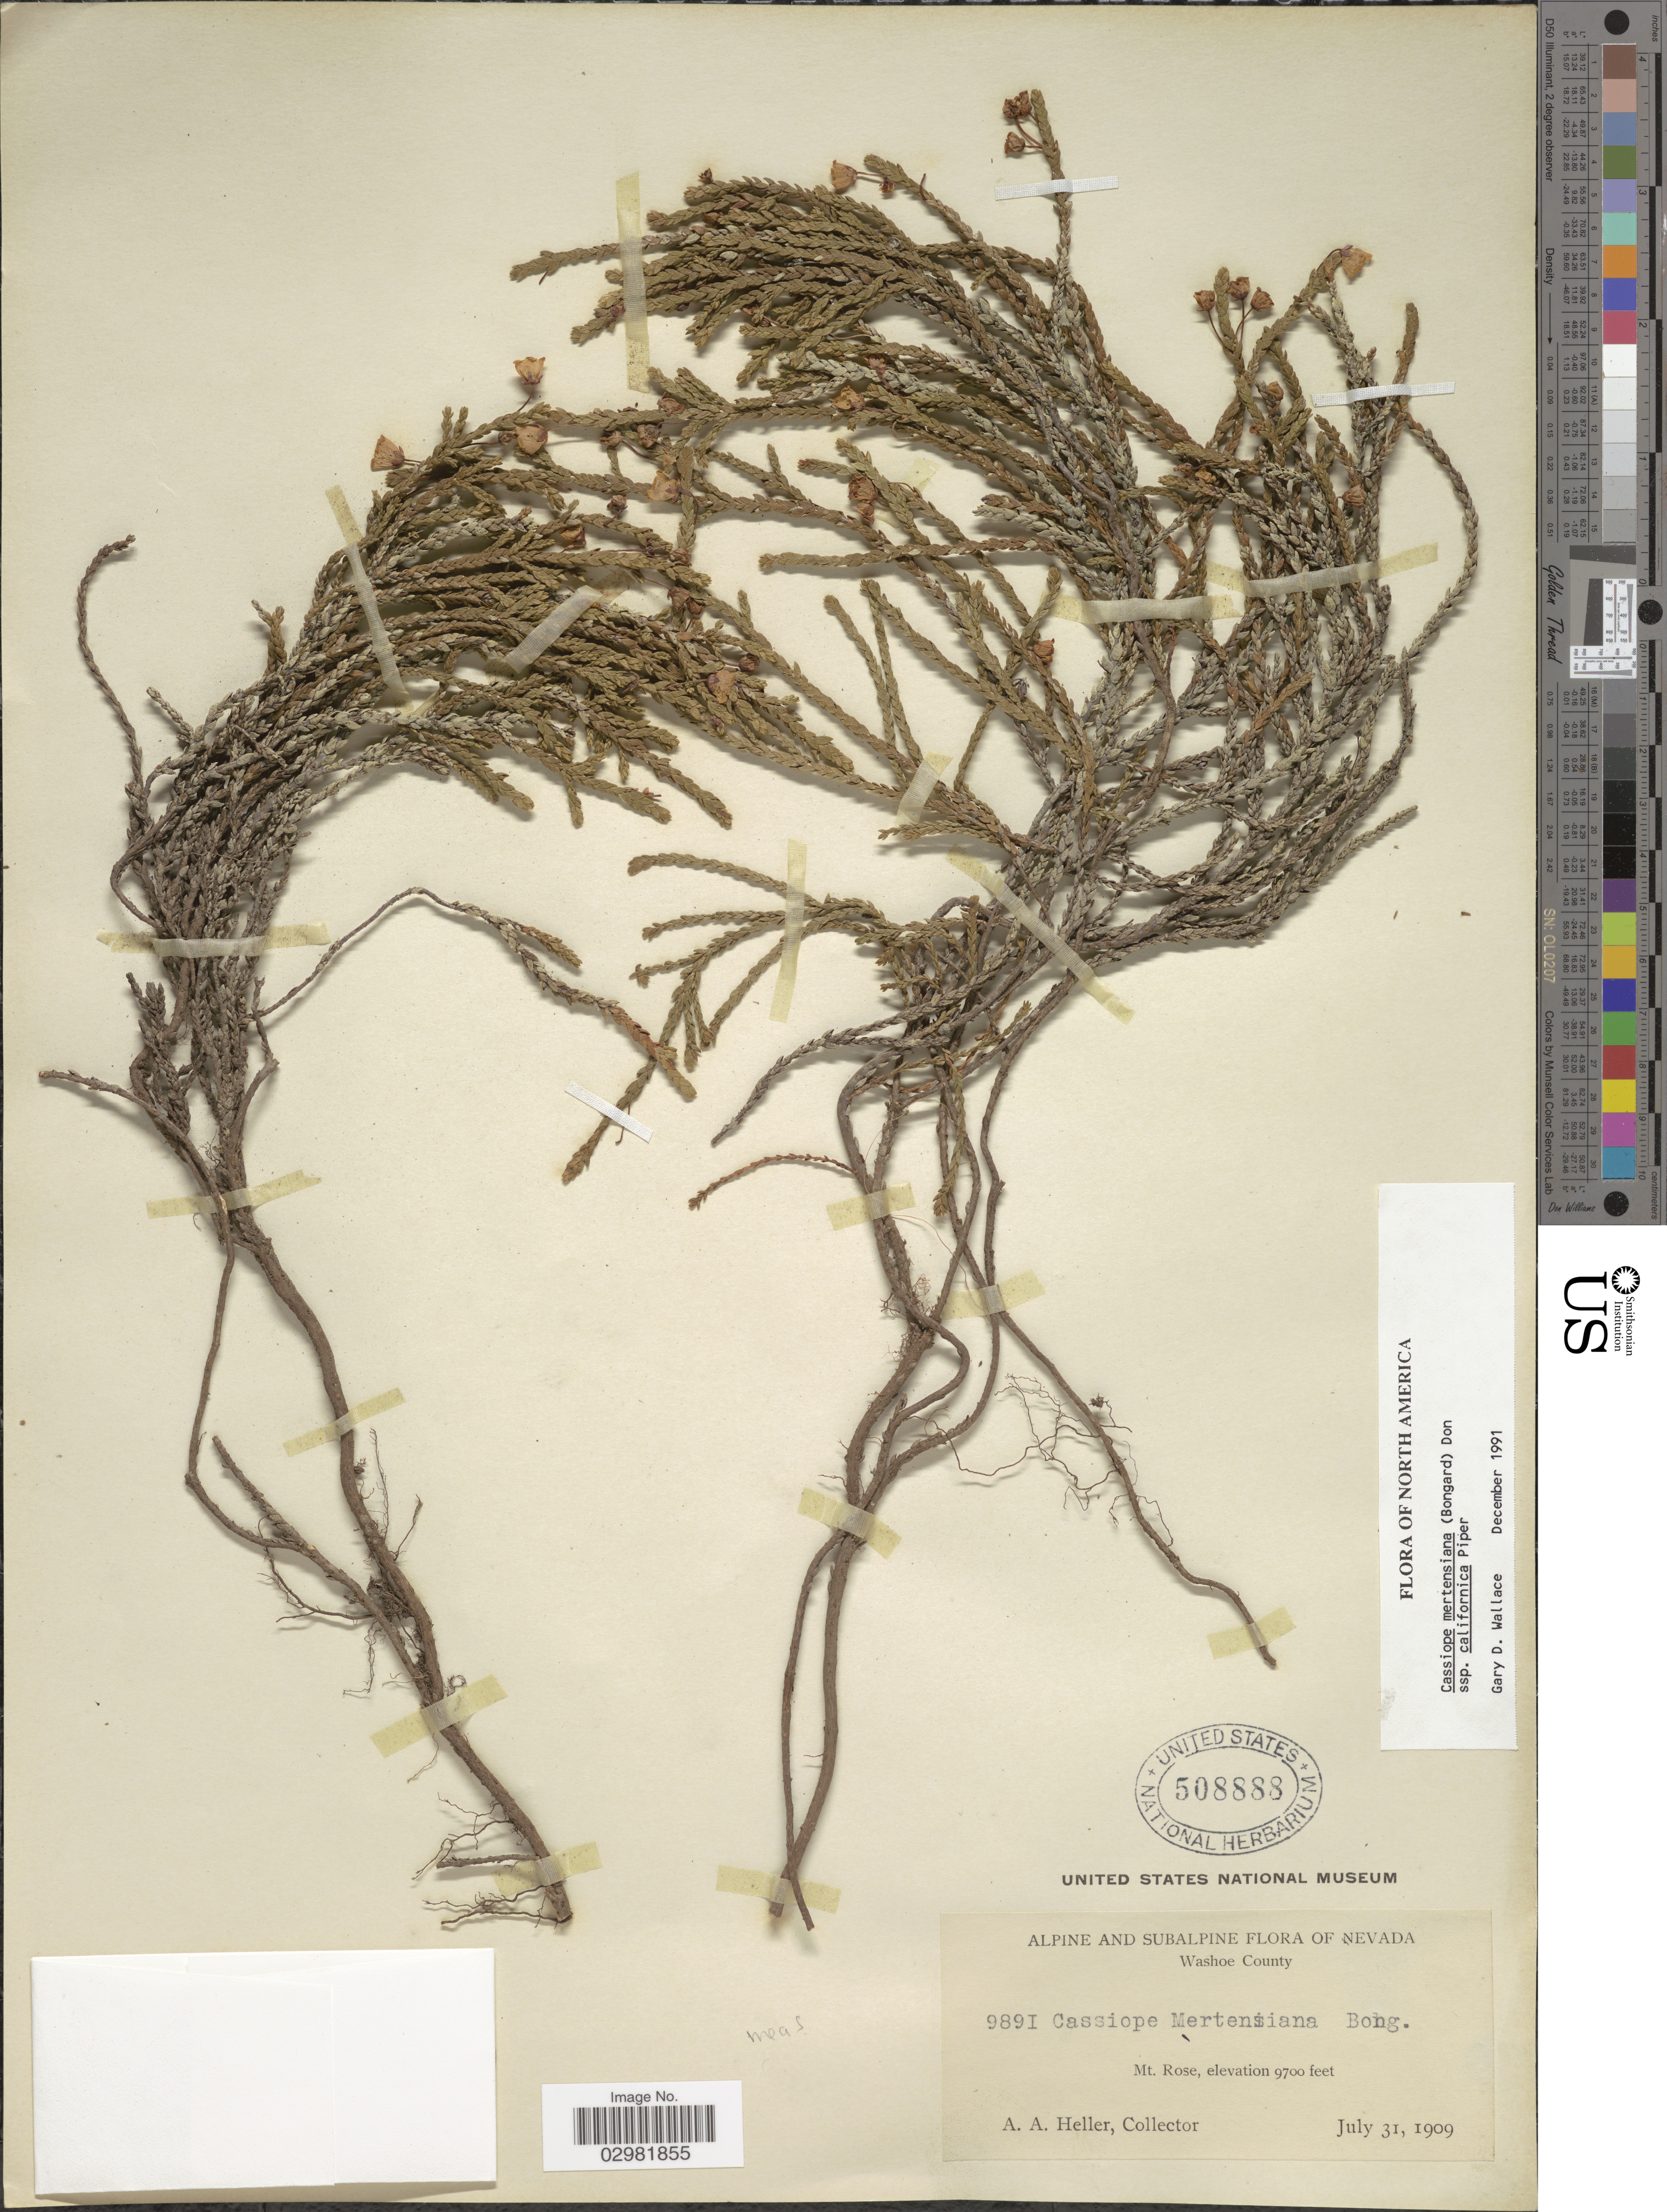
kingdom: Plantae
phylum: Tracheophyta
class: Magnoliopsida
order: Ericales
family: Ericaceae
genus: Cassiope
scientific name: Cassiope mertensiana subsp. californica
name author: Piper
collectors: A. A. Heller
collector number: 9891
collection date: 1909-07-31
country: United States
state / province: Nevada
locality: Alpine and Subalpine, Washoe County, Mt. Rose.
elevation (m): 2957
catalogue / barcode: US 508888